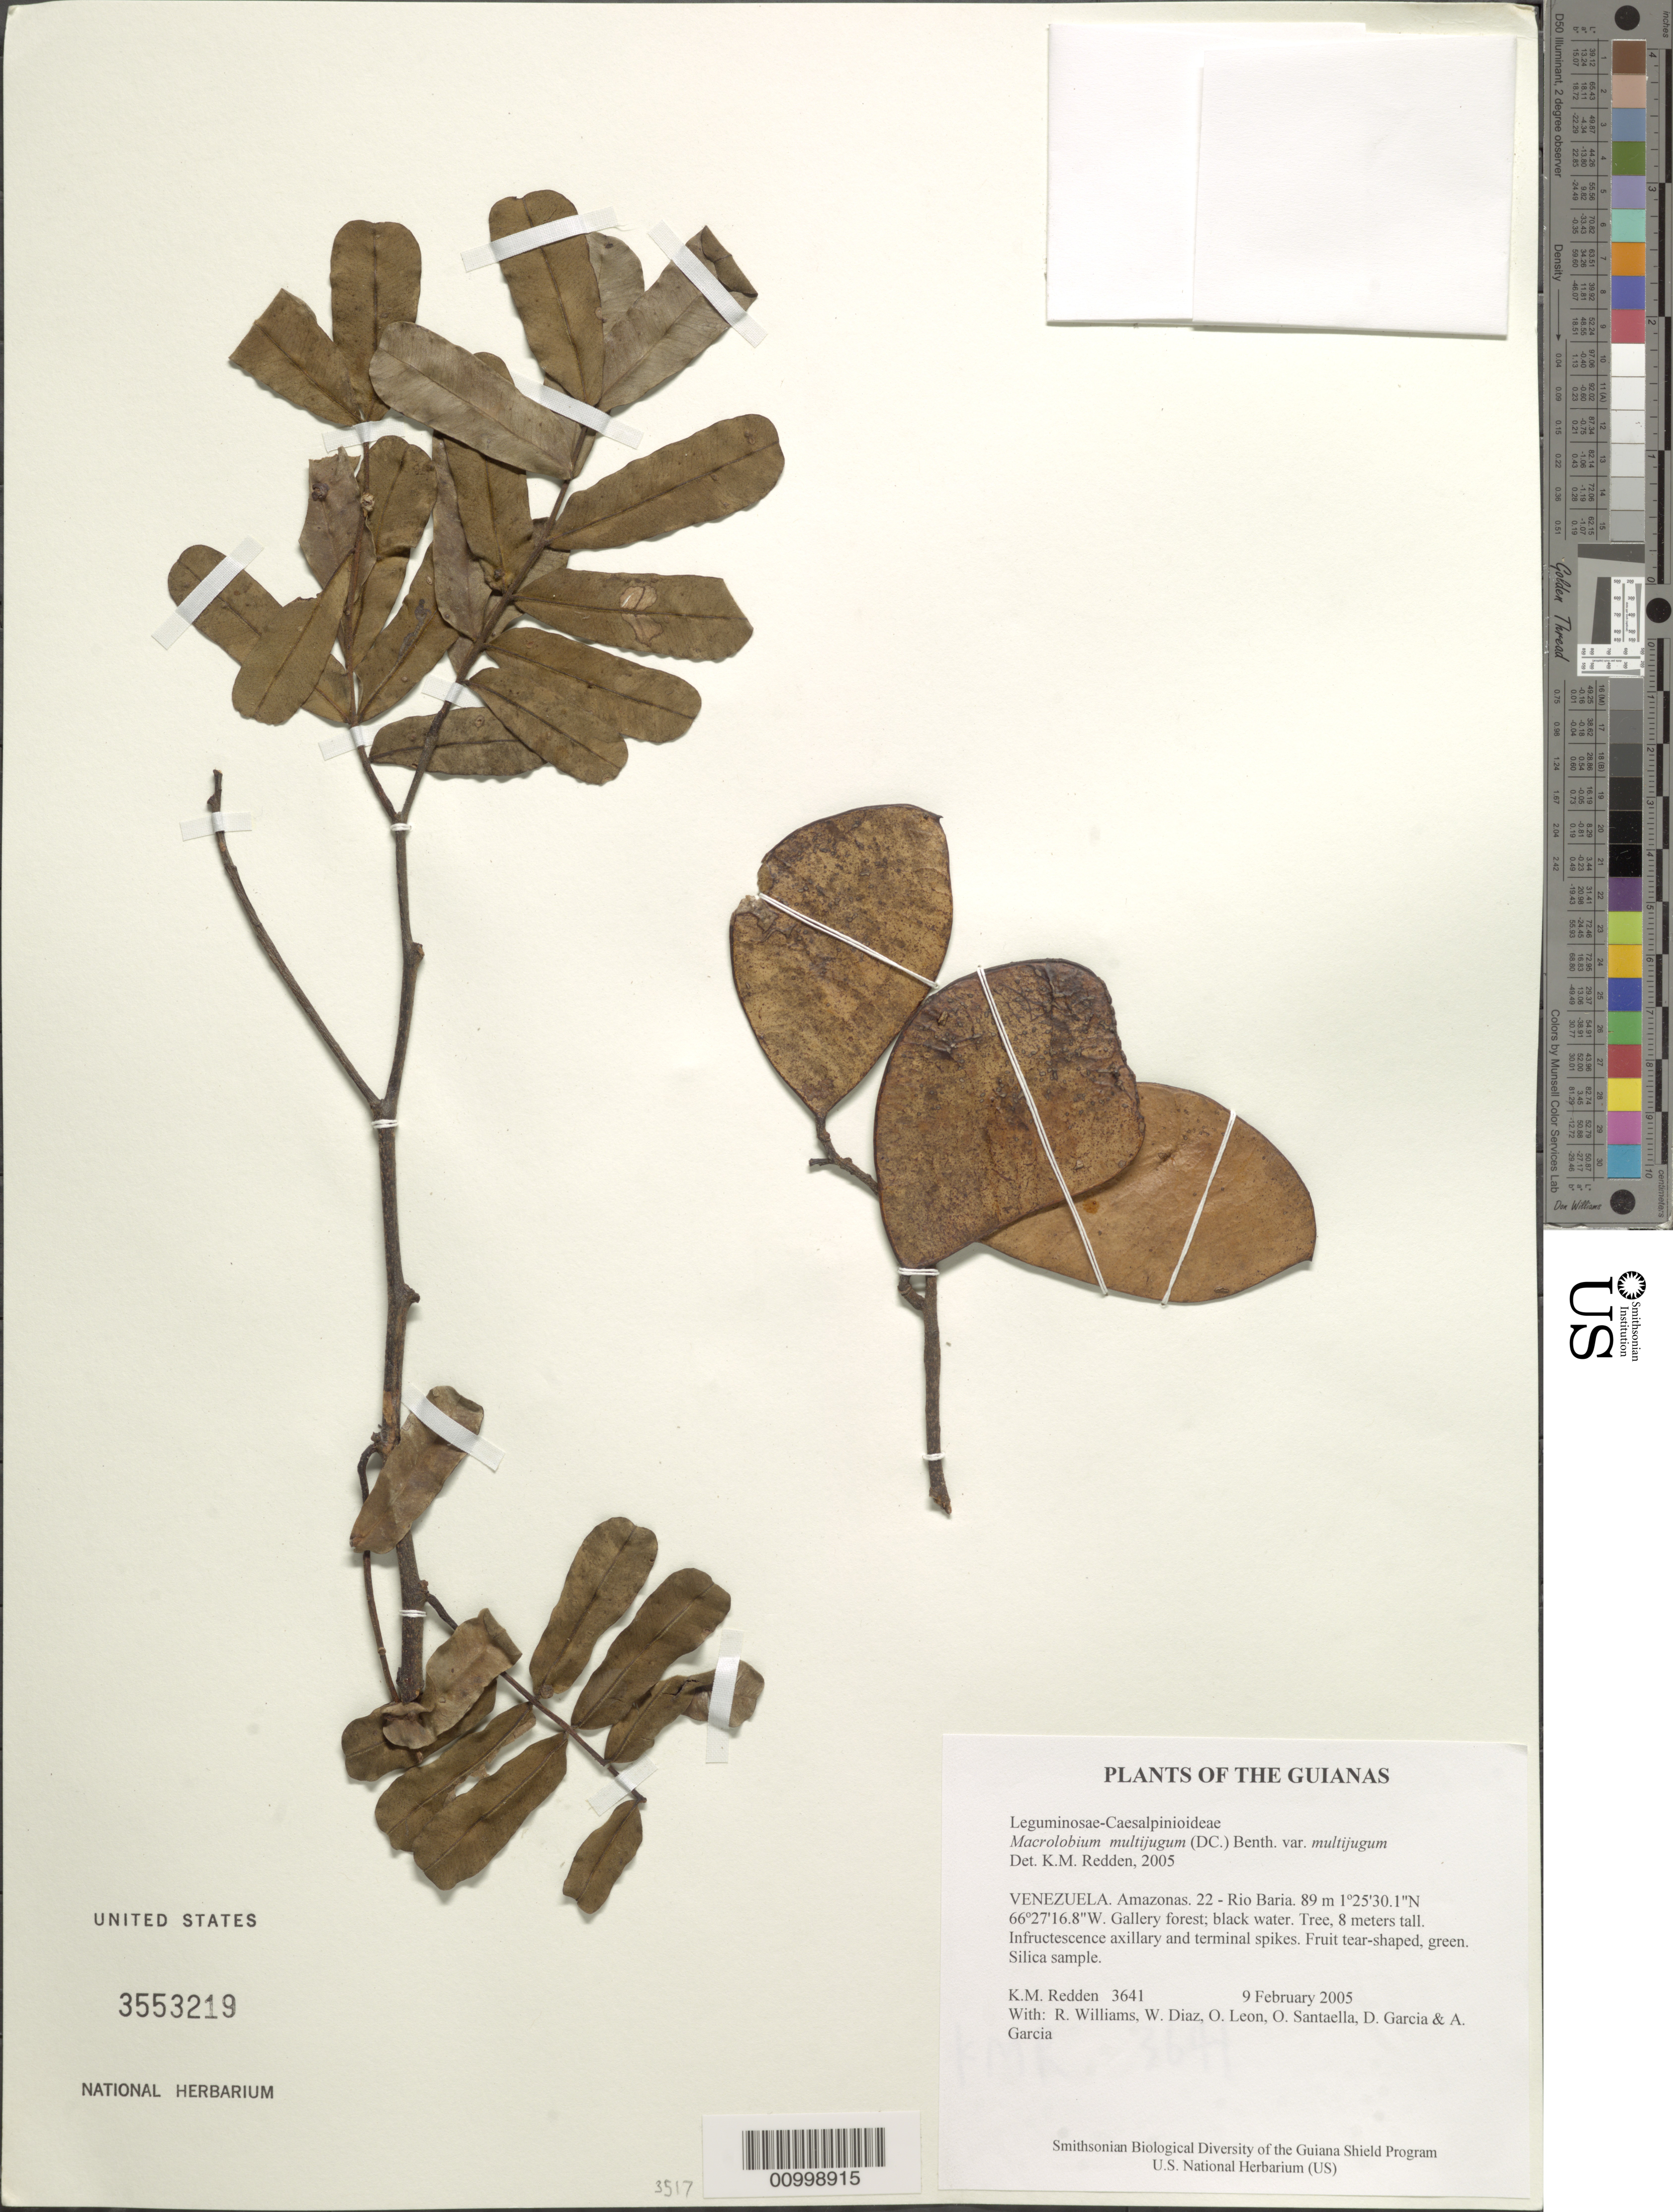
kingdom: Plantae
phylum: Tracheophyta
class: Magnoliopsida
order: Fabales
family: Fabaceae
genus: Macrolobium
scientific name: Macrolobium molle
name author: (Benth.) R.S. Cowan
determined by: Trujillo, A. M.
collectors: K. M. Redden, R. Williams, W. Díaz P., O. León, O. Santaella, D. Garcia & A. Garcia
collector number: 3641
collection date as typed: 9 February 2005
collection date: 2005-02-09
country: Venezuela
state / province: Amazonas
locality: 22 - Rio Baria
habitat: Gallery forest; black water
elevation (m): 89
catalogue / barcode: US 3553219